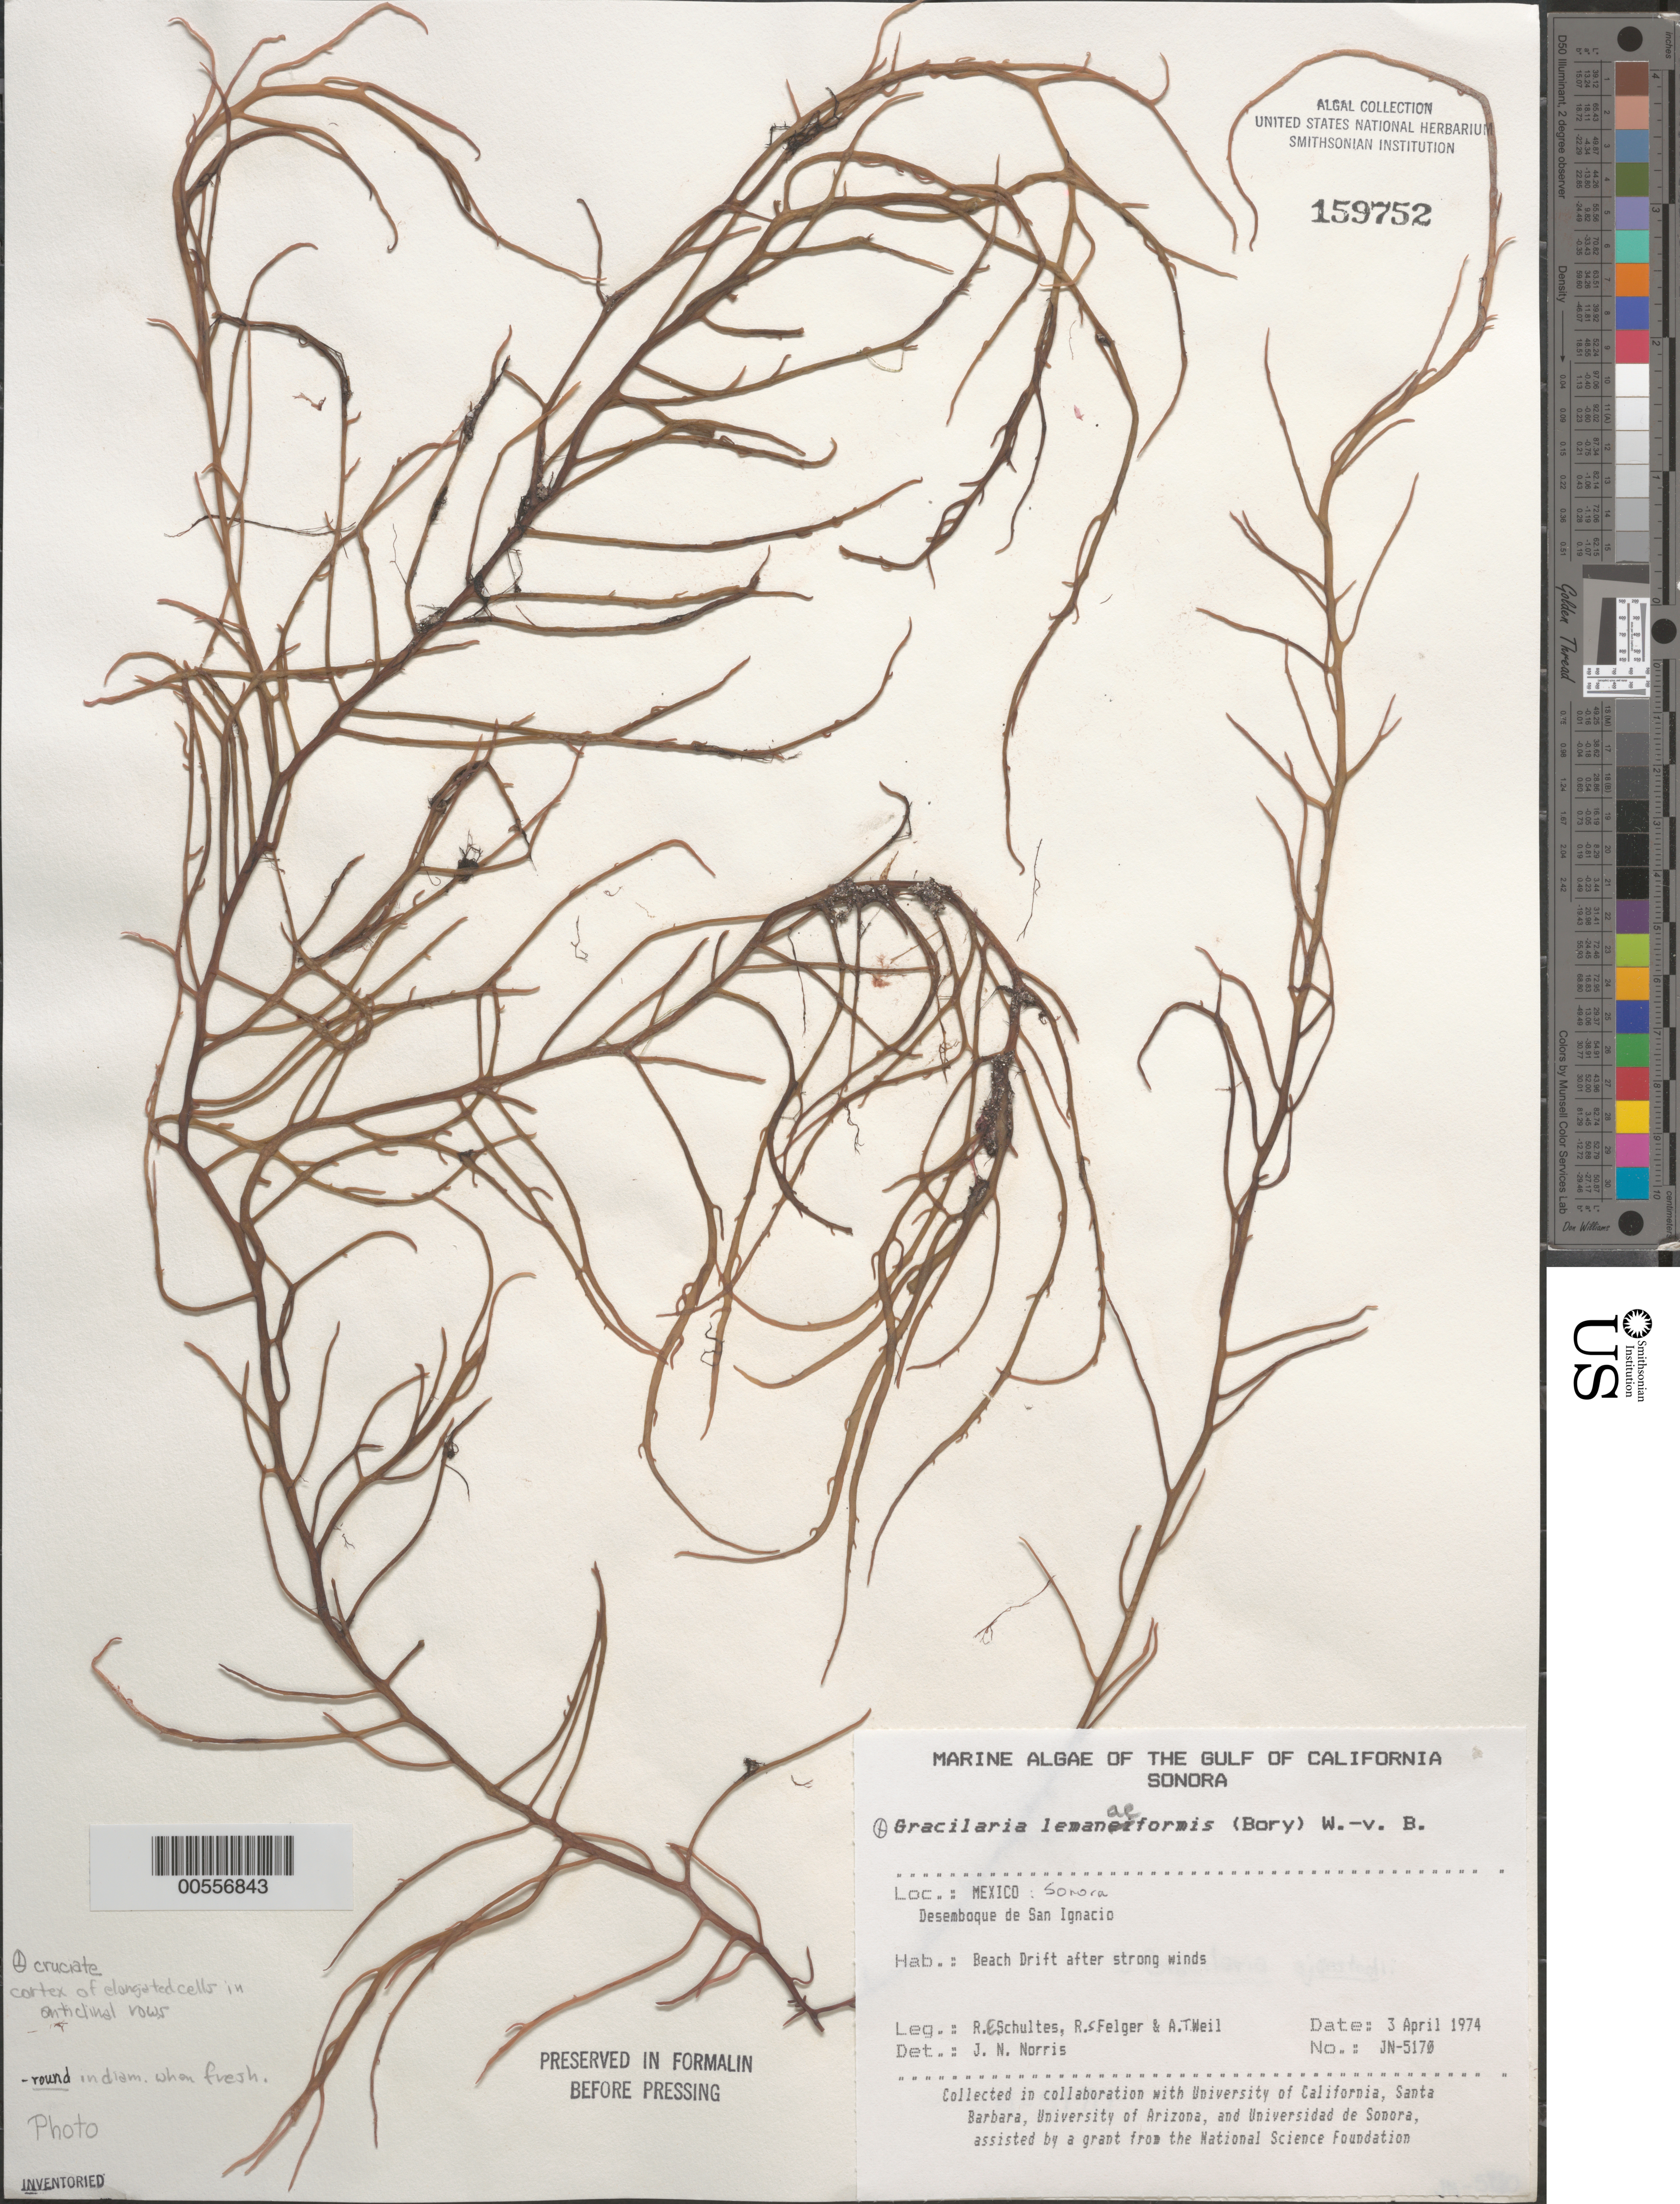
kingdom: Plantae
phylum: Rhodophyta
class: Florideophyceae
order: Gracilariales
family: Gracilariaceae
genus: Gracilariopsis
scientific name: Gracilariopsis lemaneiformis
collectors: R. E. Schultes, R. S. Felger & A. T. Weil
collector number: JN-5170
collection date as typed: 03 Apr 1974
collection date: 1974-04-03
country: Mexico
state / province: Sonora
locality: Desemboque de San Ignacio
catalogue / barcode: US 159752